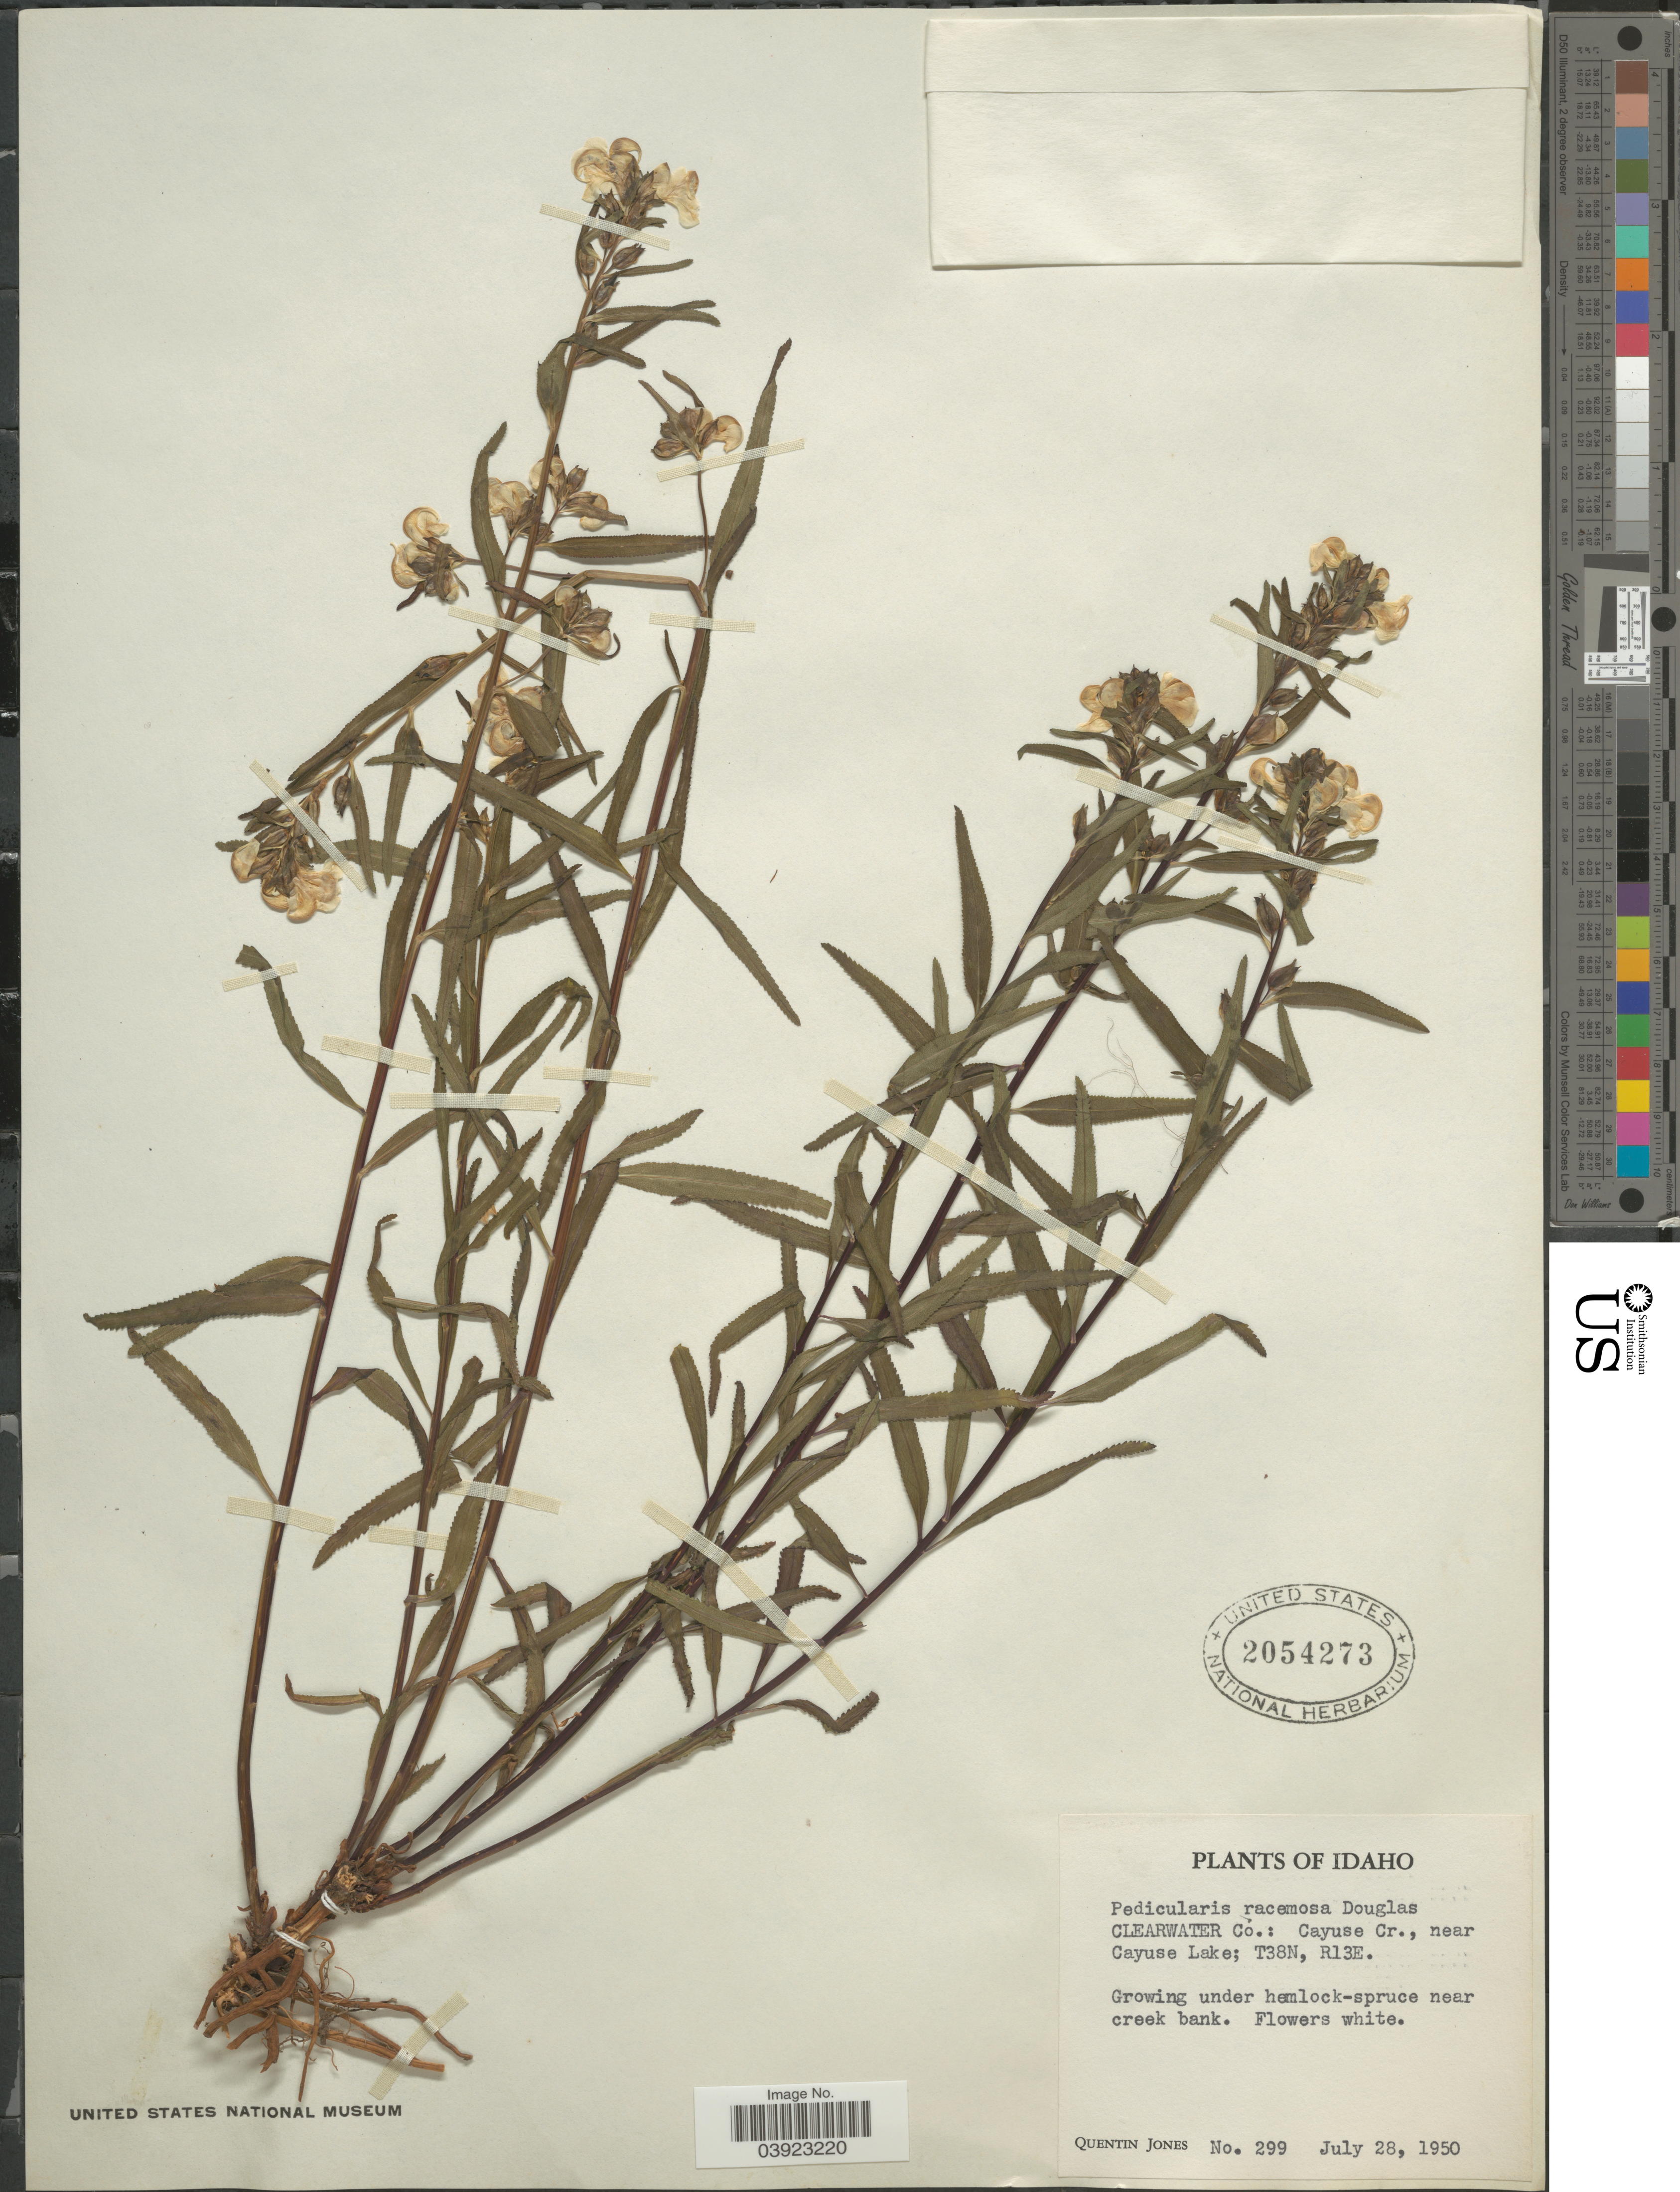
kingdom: Plantae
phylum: Tracheophyta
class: Magnoliopsida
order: Lamiales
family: Orobanchaceae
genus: Pedicularis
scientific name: Pedicularis racemosa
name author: Douglas ex Benth.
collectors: Q. Jones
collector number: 299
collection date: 1950-07-28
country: United States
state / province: Idaho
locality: Clearwater Co.: Cayuse Cr., near Cayuse Lake; T38N, R13E.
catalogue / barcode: US 2054273